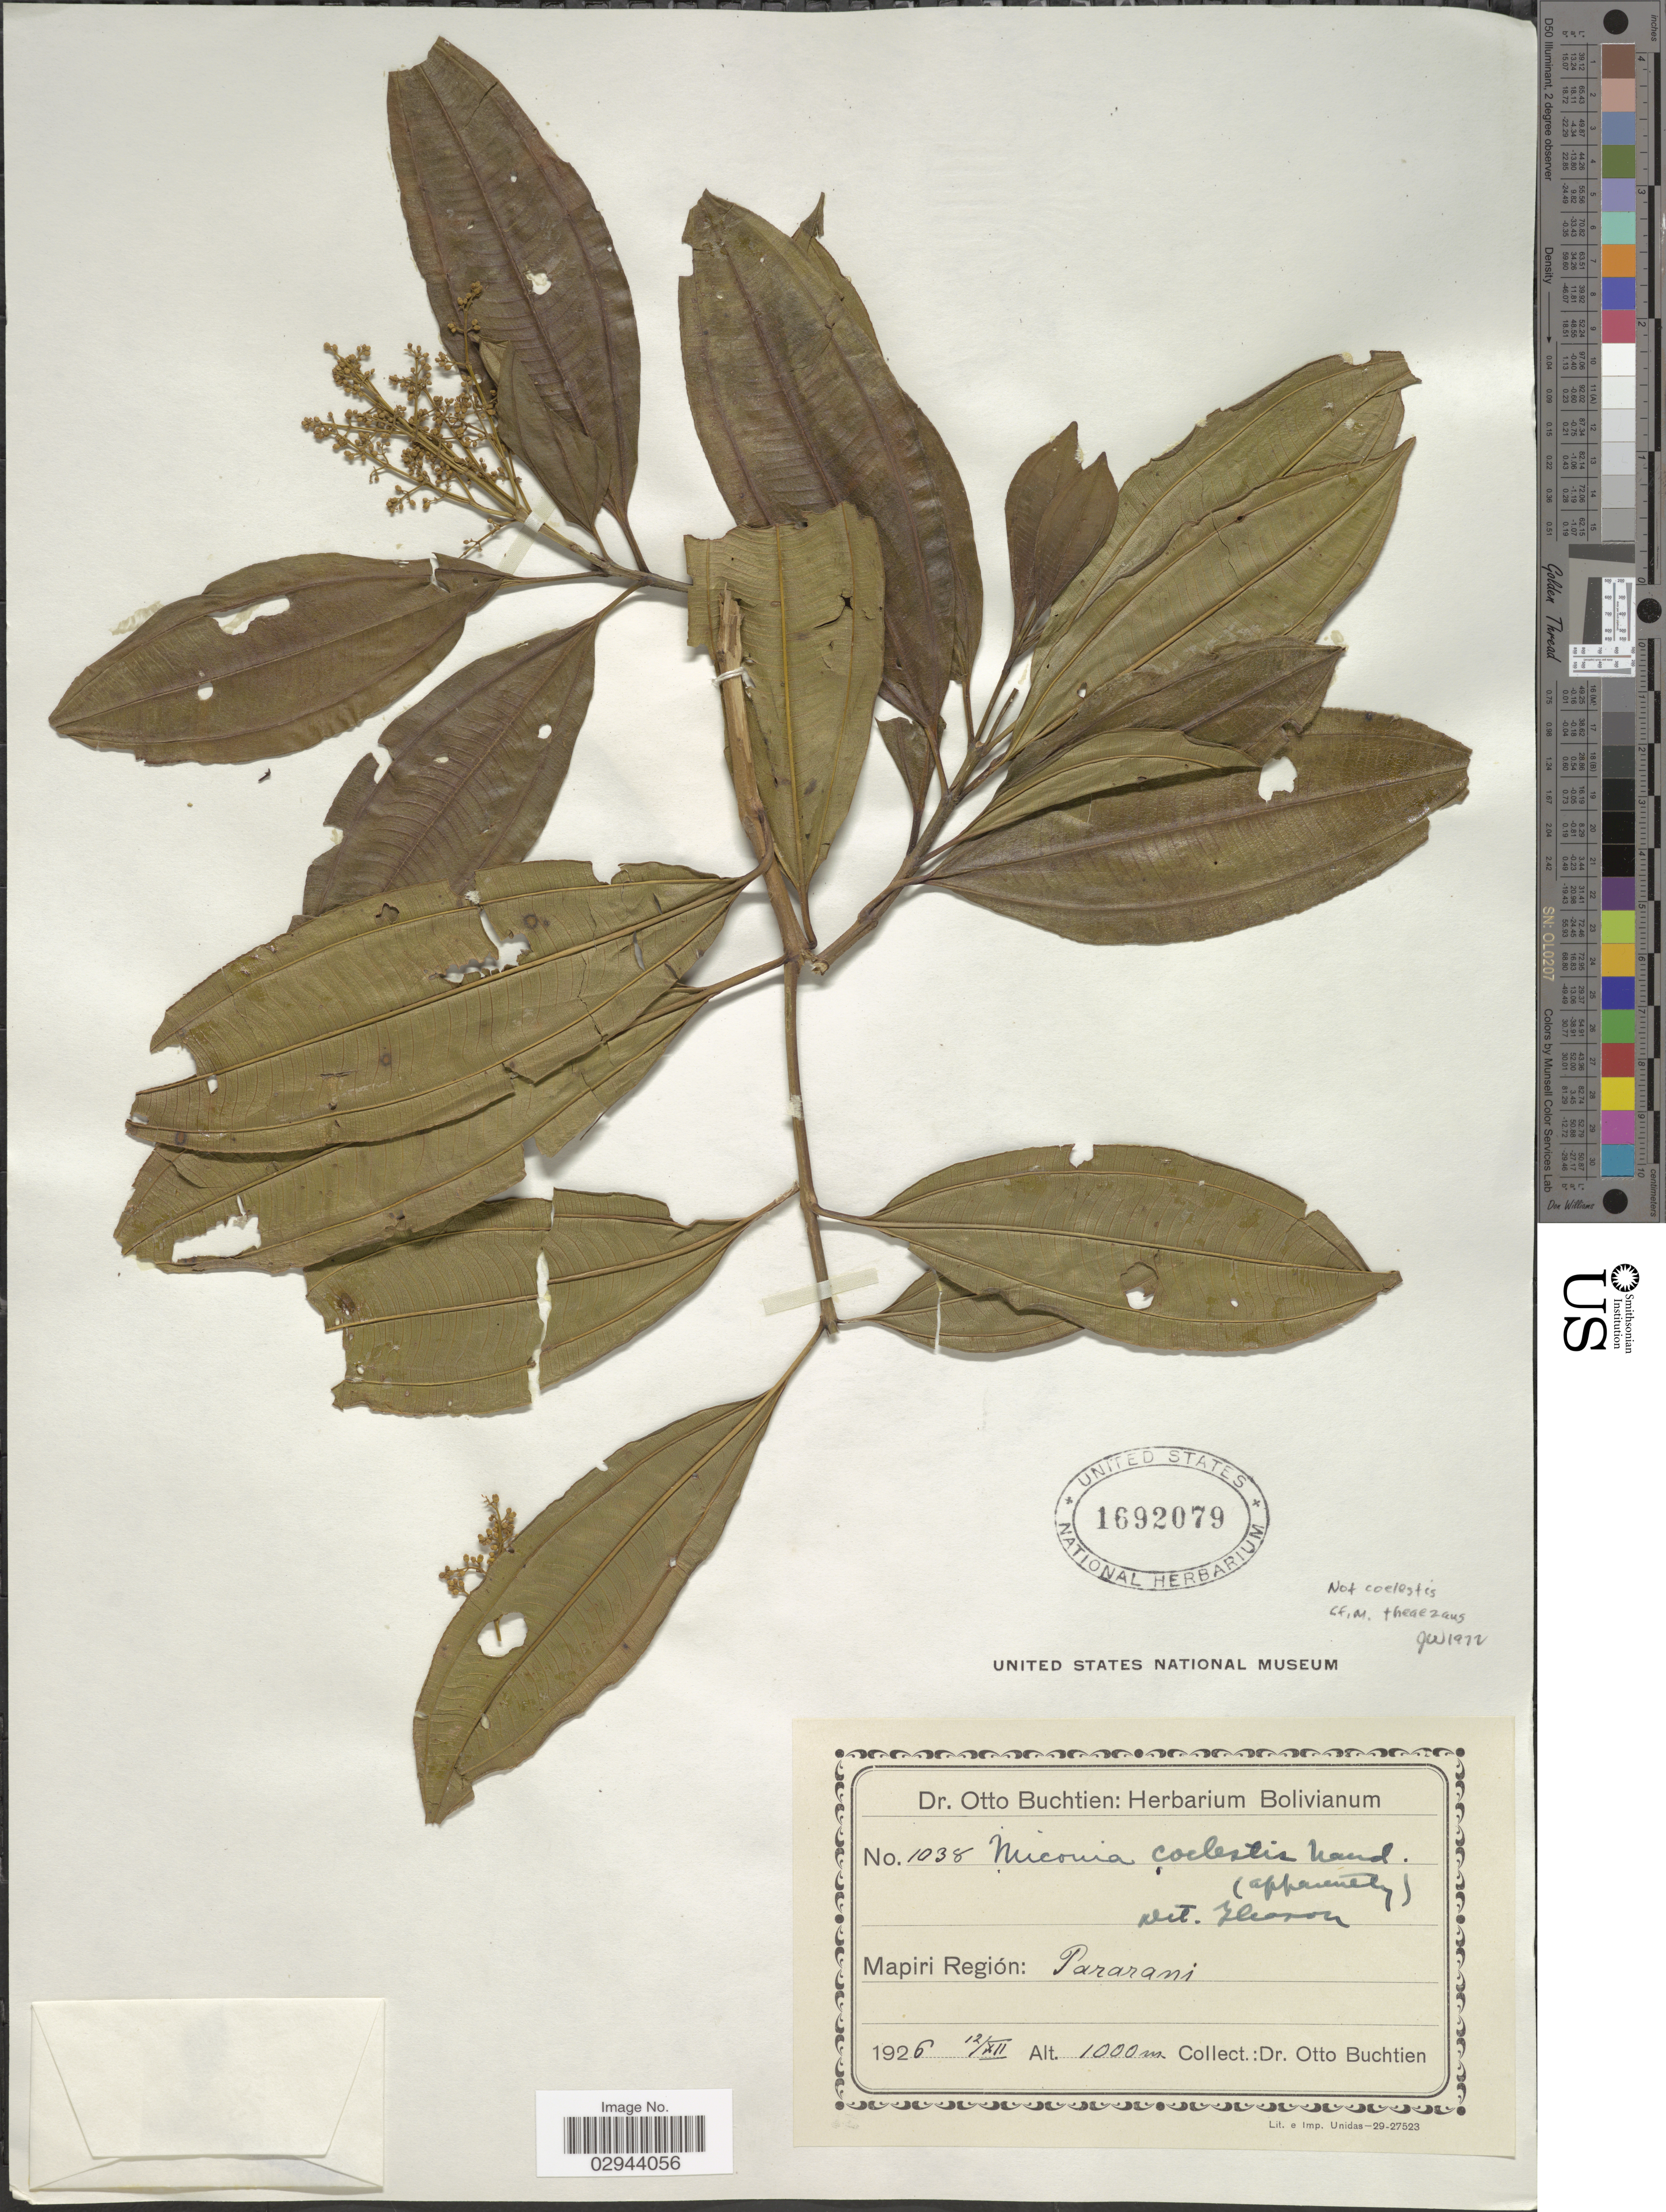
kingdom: Plantae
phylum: Tracheophyta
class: Magnoliopsida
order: Myrtales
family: Melastomataceae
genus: Miconia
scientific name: Miconia theizans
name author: (Bonpl.) Cogn.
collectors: O. Buchtien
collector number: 1038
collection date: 1926-12-12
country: Bolivia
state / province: La Paz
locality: Mapiri Región, Pararani.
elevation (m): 1000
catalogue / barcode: US 1692079